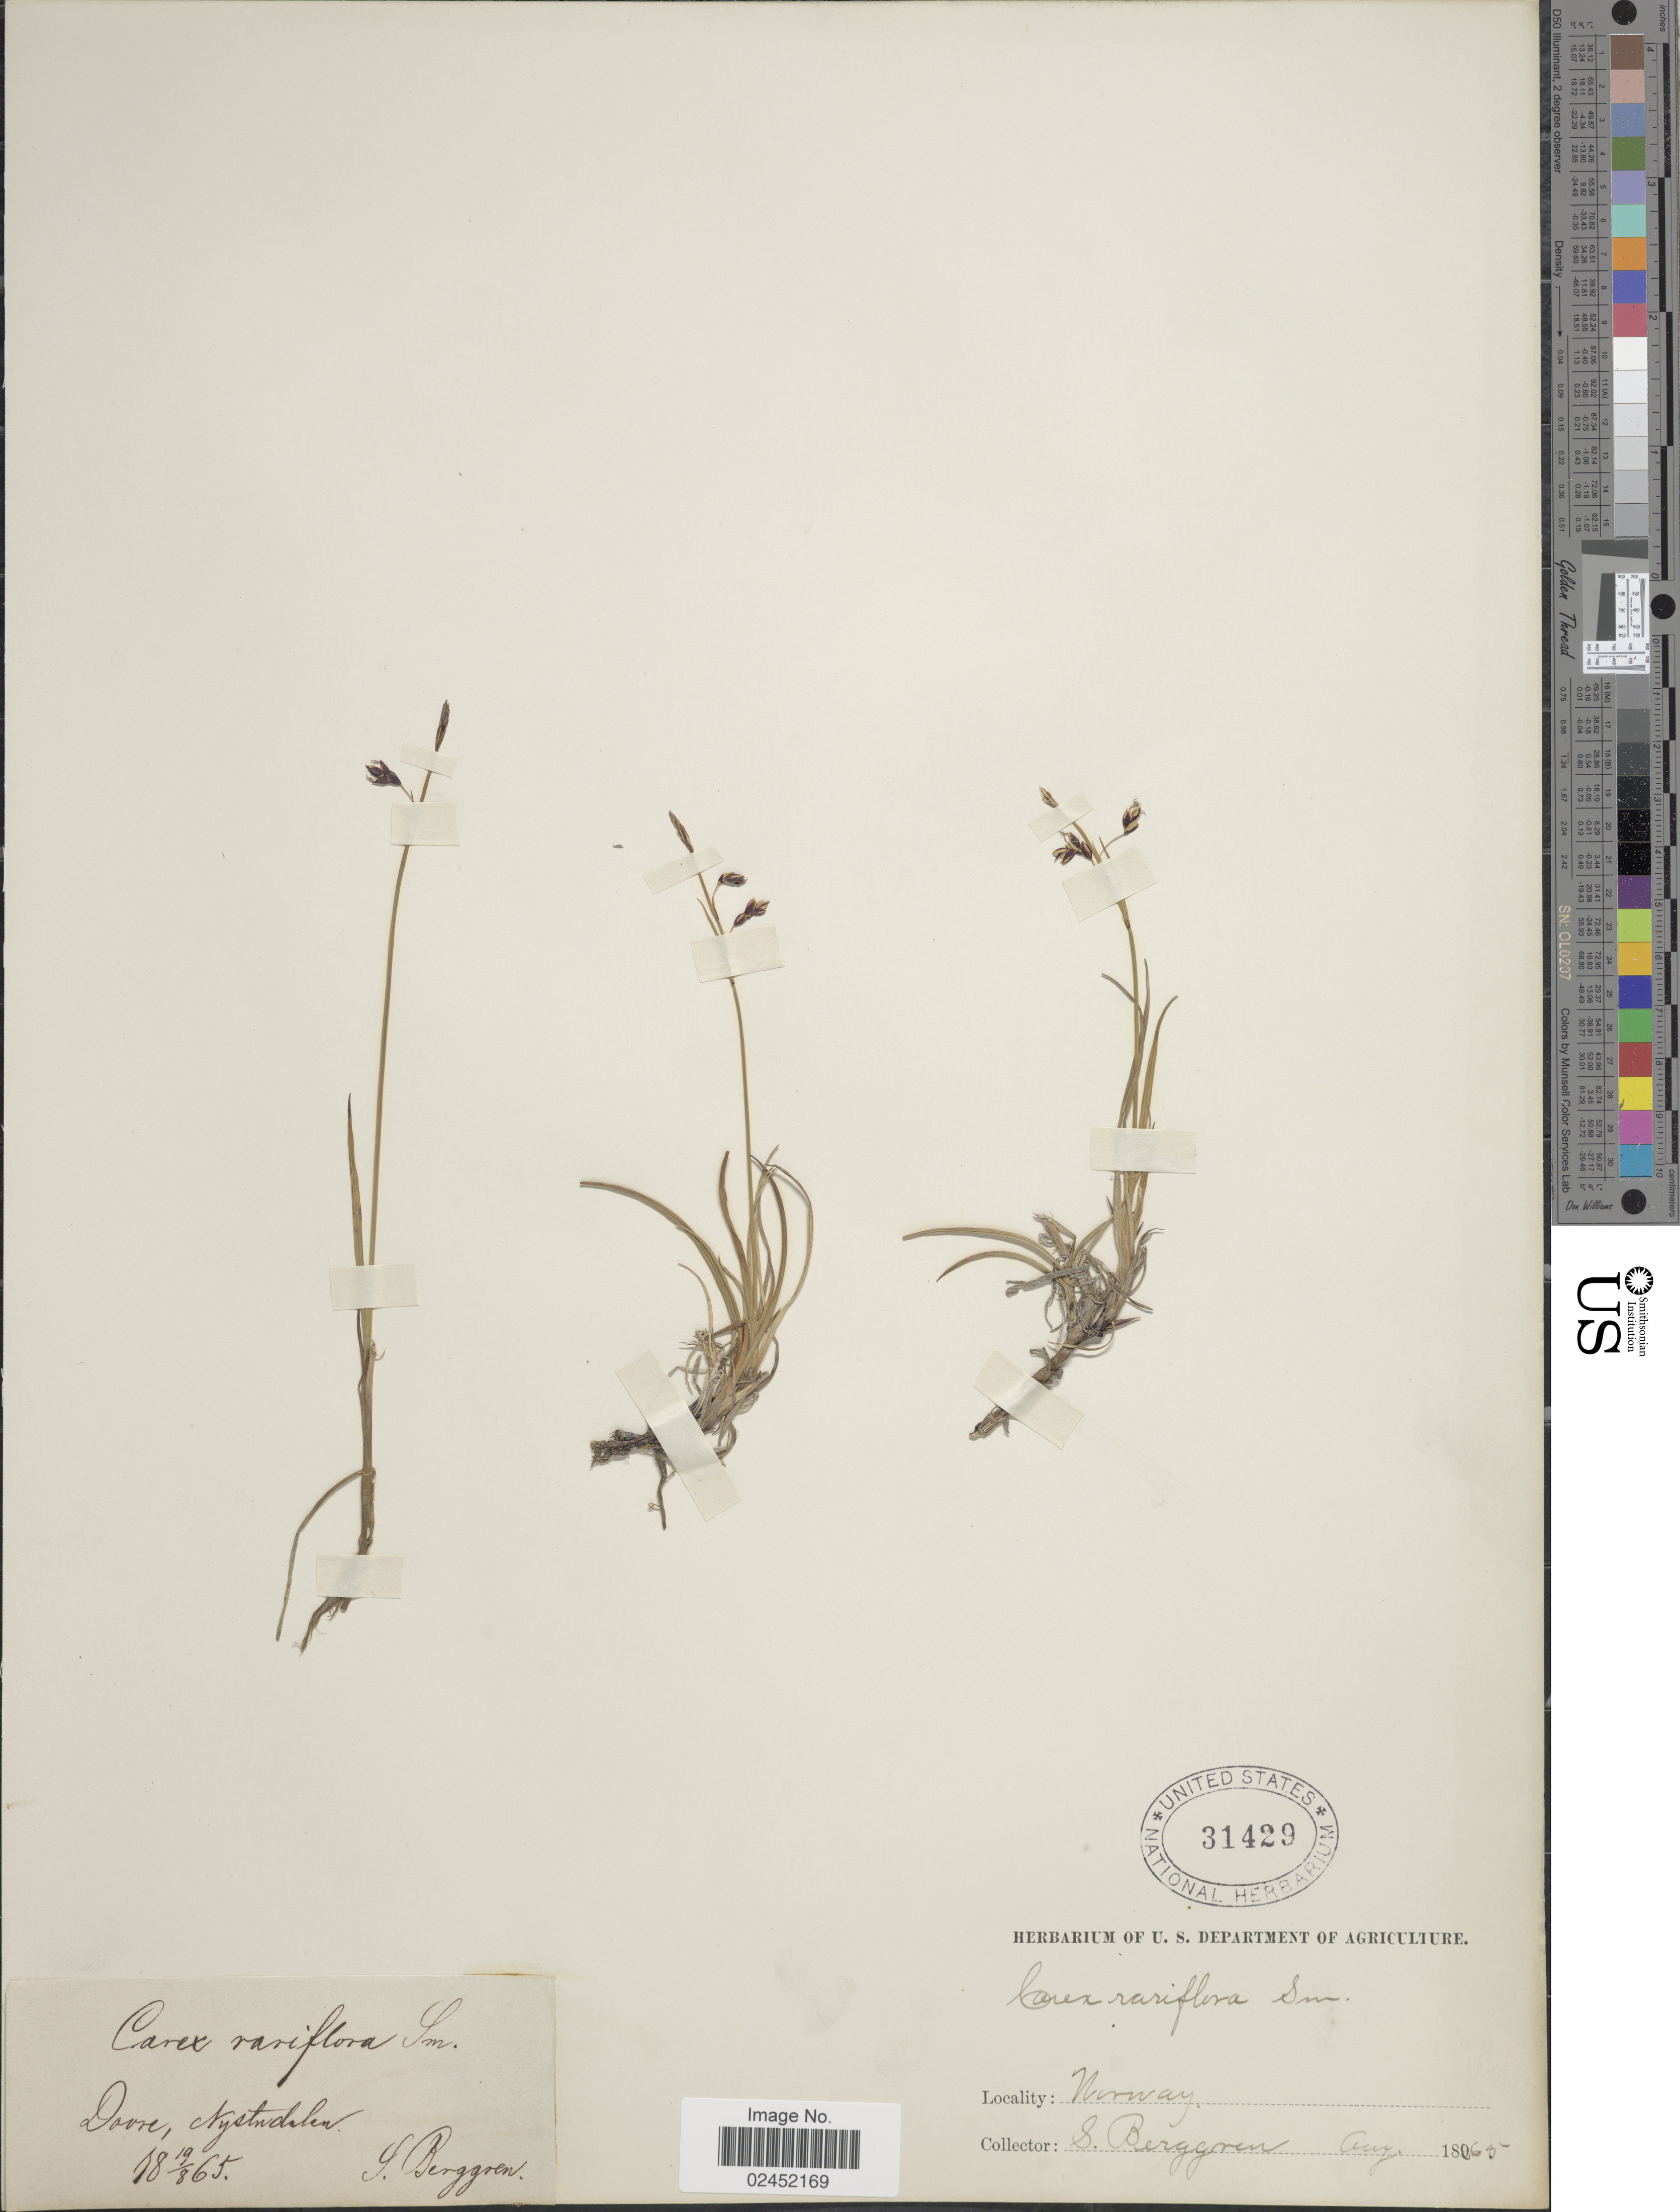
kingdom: Plantae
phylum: Tracheophyta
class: Liliopsida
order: Poales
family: Cyperaceae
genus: Carex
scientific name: Carex rariflora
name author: (Wahlenb.) Sm.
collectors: S. Berggren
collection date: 1865-08-19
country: Norway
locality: Dovre, Nystndalen Norway.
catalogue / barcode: US 31429